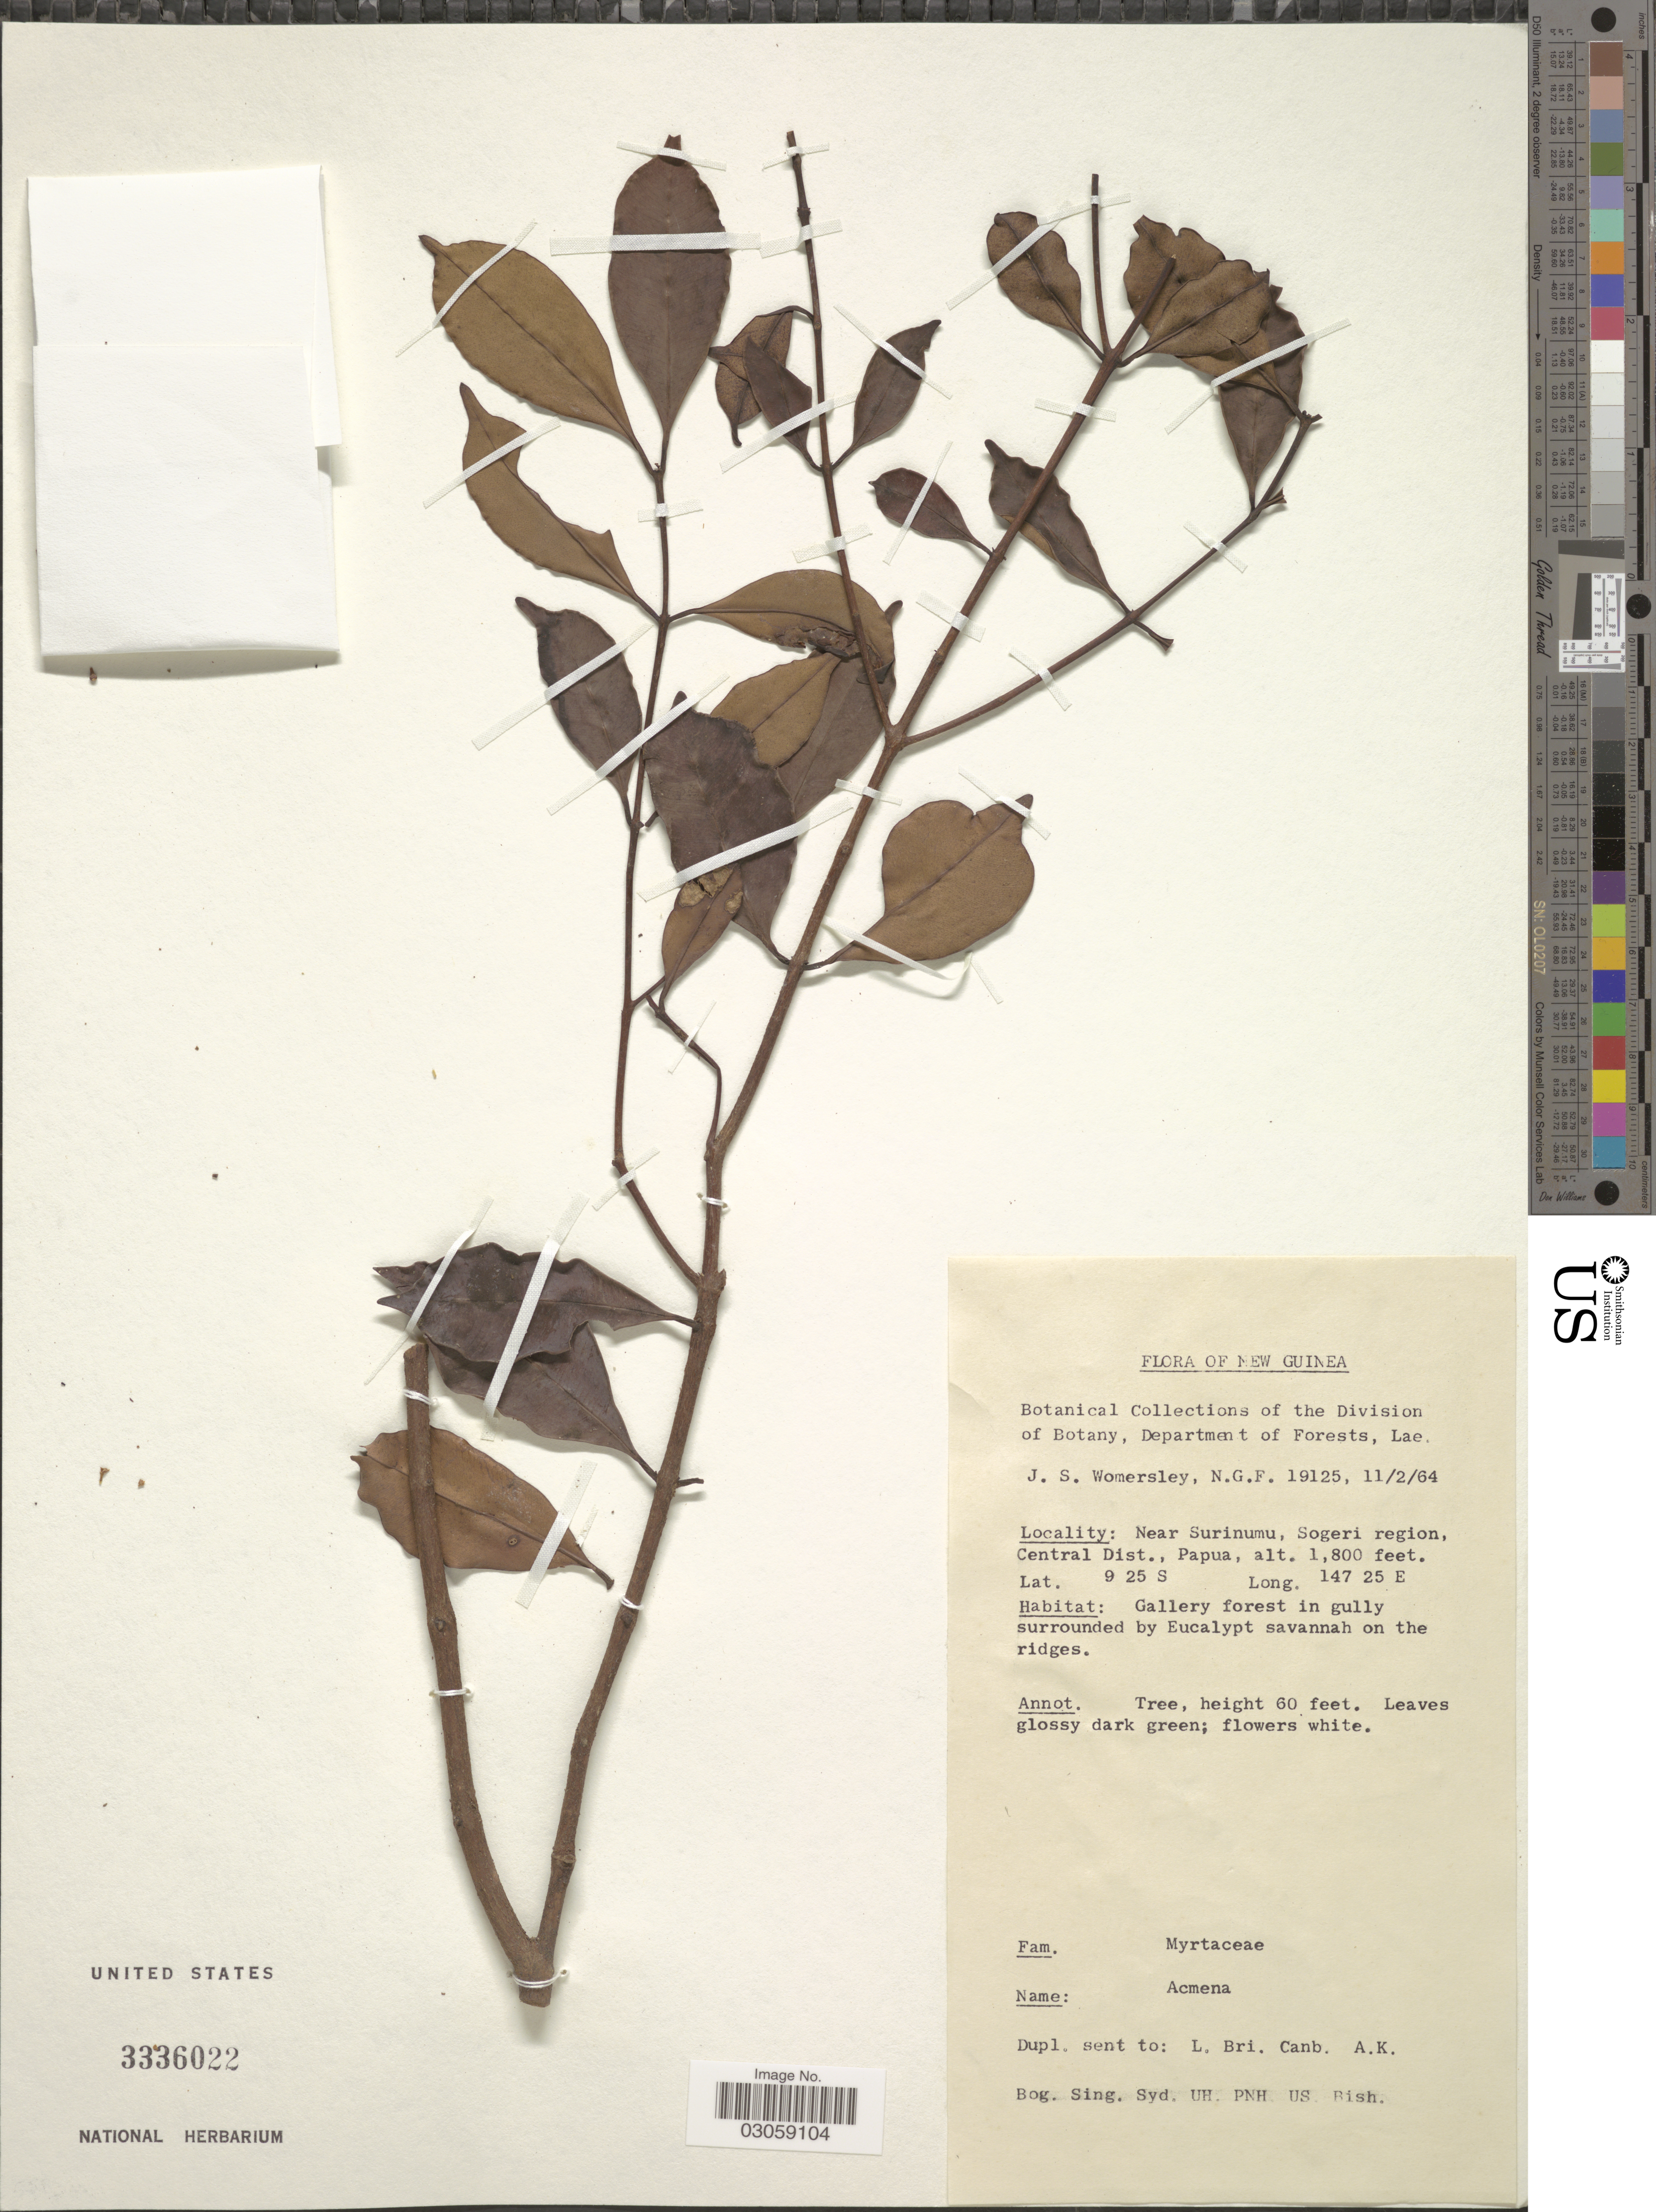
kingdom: Plantae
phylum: Tracheophyta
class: Magnoliopsida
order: Myrtales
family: Myrtaceae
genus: Syzygium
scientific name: Syzygium sp.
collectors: J. S. Womersley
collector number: NGF19125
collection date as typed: Transcribed d/m/y: 11/2/64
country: Papua New Guinea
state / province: Central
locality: New Guinea, Near Surinumu, Sogeri region, Central dist., Papua.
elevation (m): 549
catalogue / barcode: US 3336022